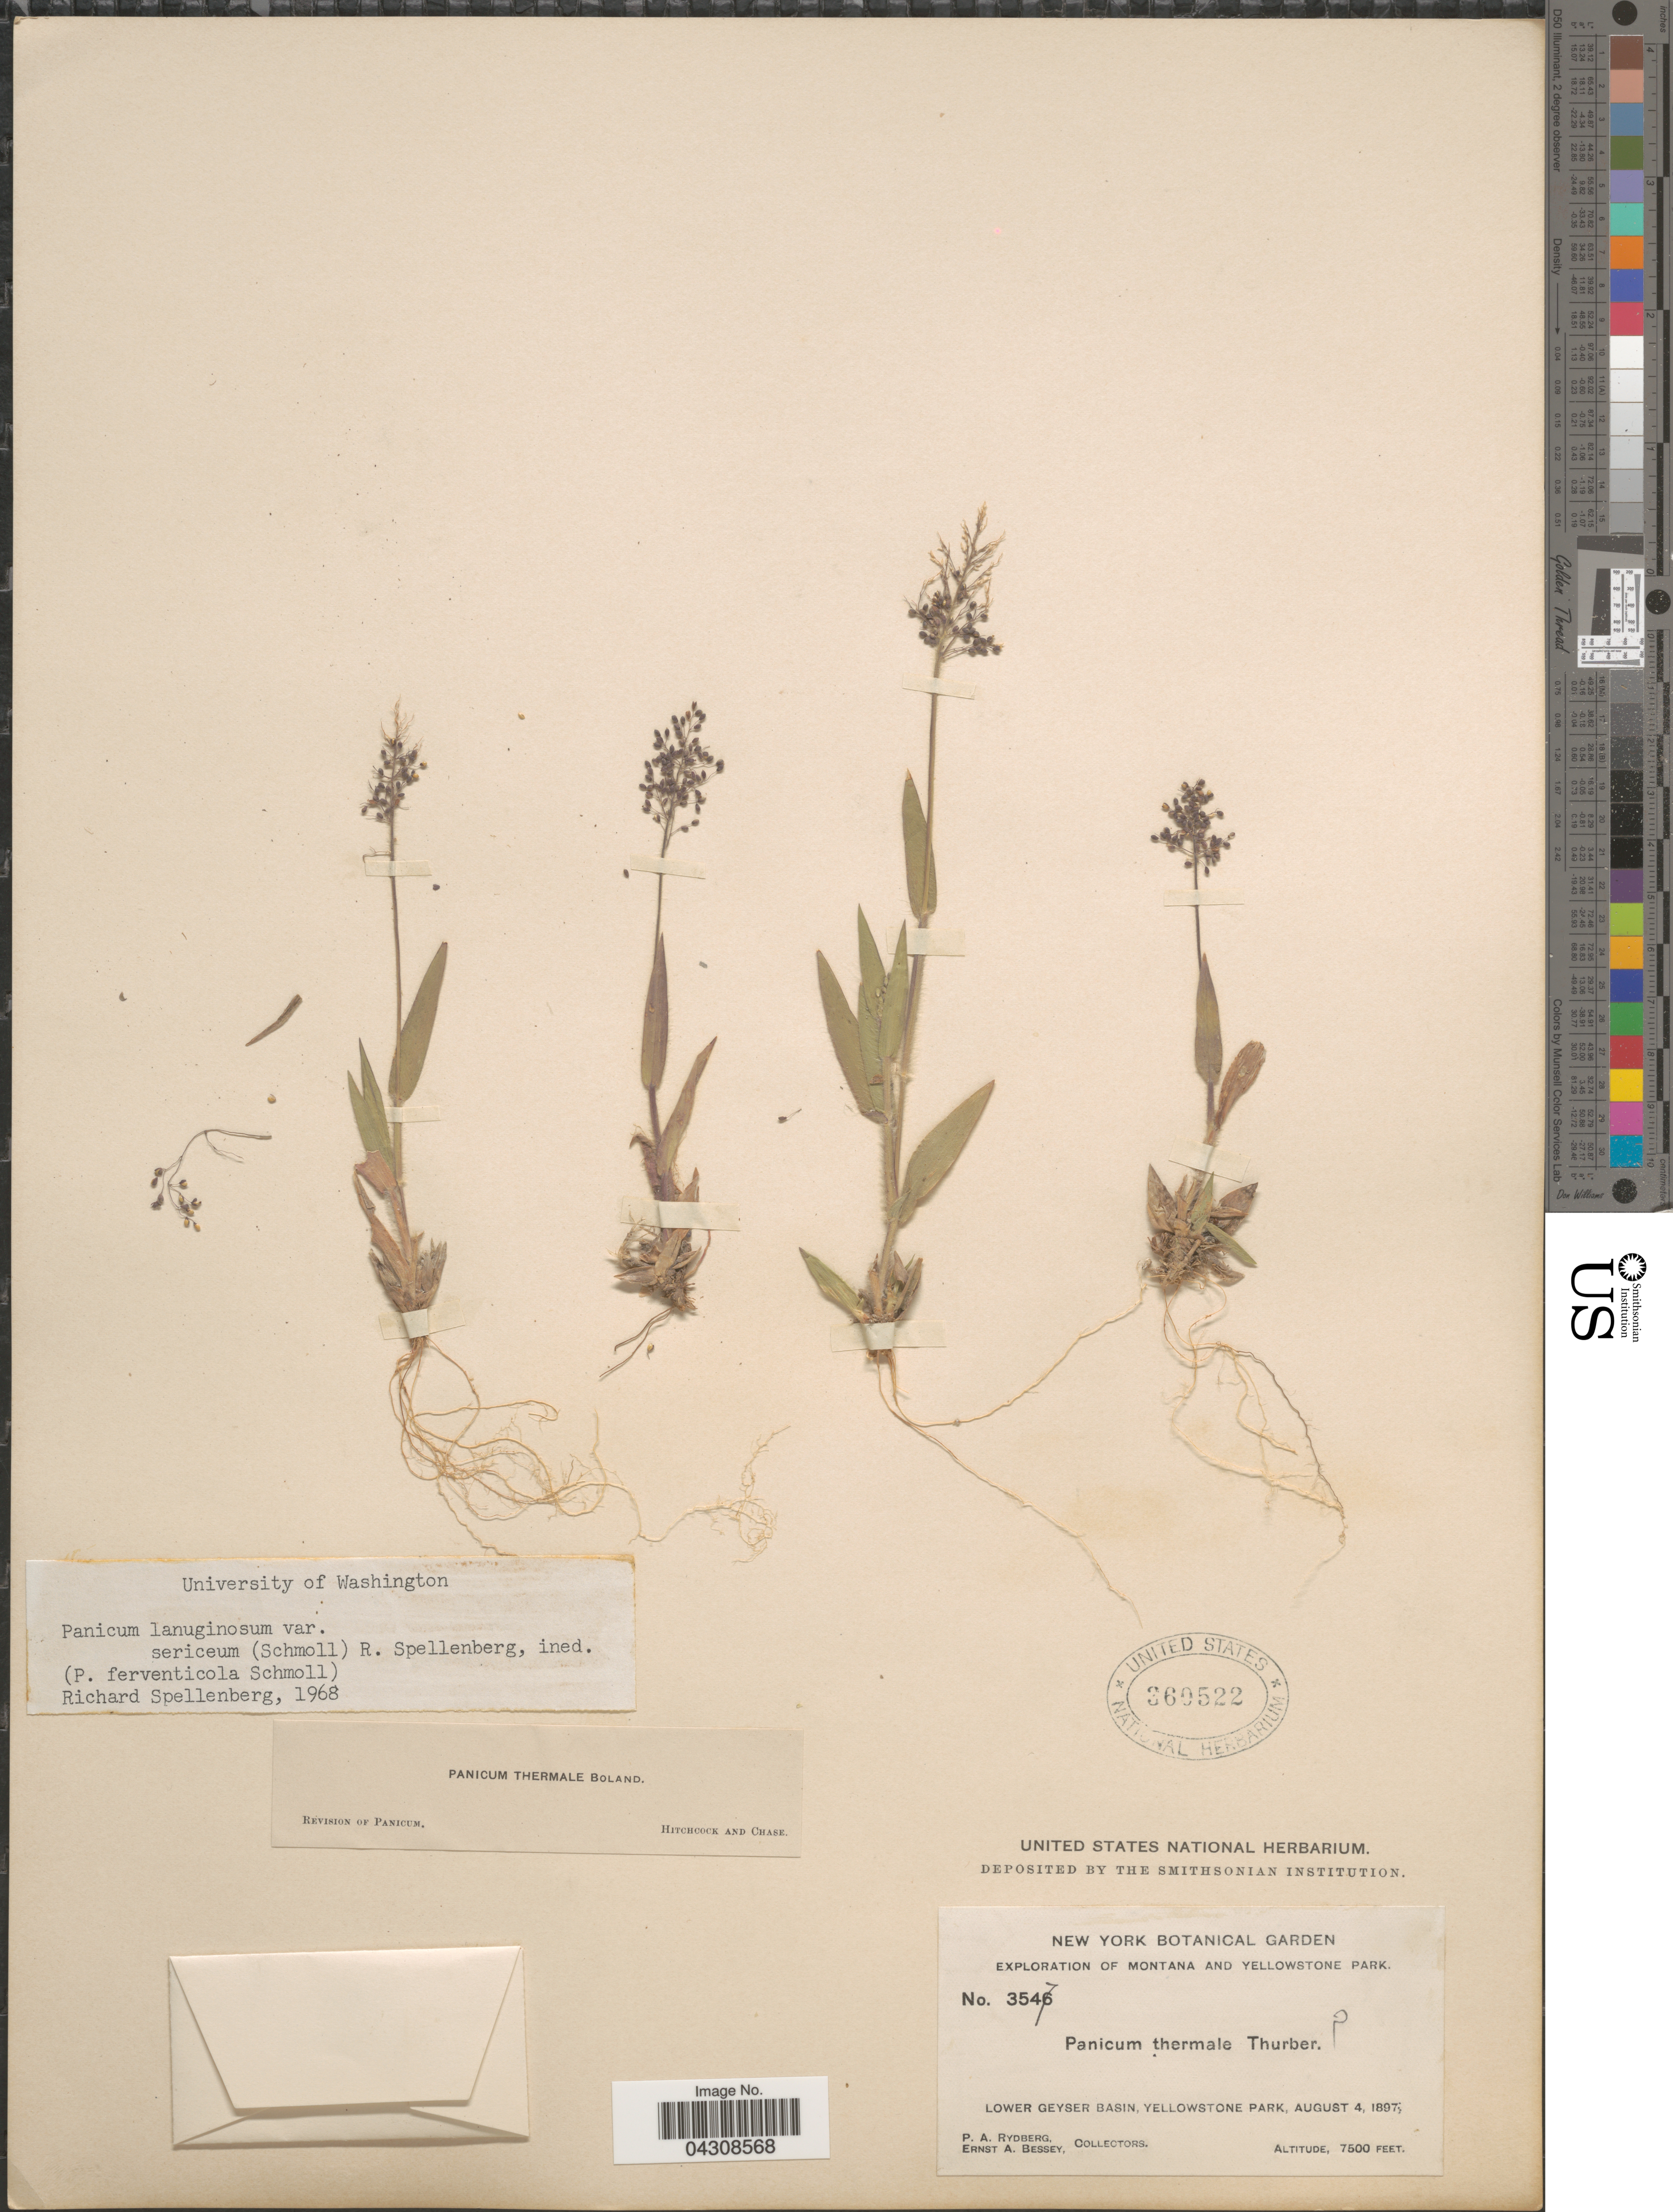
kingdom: Plantae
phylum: Tracheophyta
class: Liliopsida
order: Poales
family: Poaceae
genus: Dichanthelium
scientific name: Dichanthelium acuminatum var. acuminatum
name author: (Sw.) Gould & C.A. Clark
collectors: P. A. Rydberg & E. A. Bessey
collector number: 3547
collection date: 1897-08-04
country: United States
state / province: Montana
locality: Exploration of Montana and Yellowstone Park. Lower Geyser Basin, Yellowstone Park.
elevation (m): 2286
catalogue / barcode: US 360522